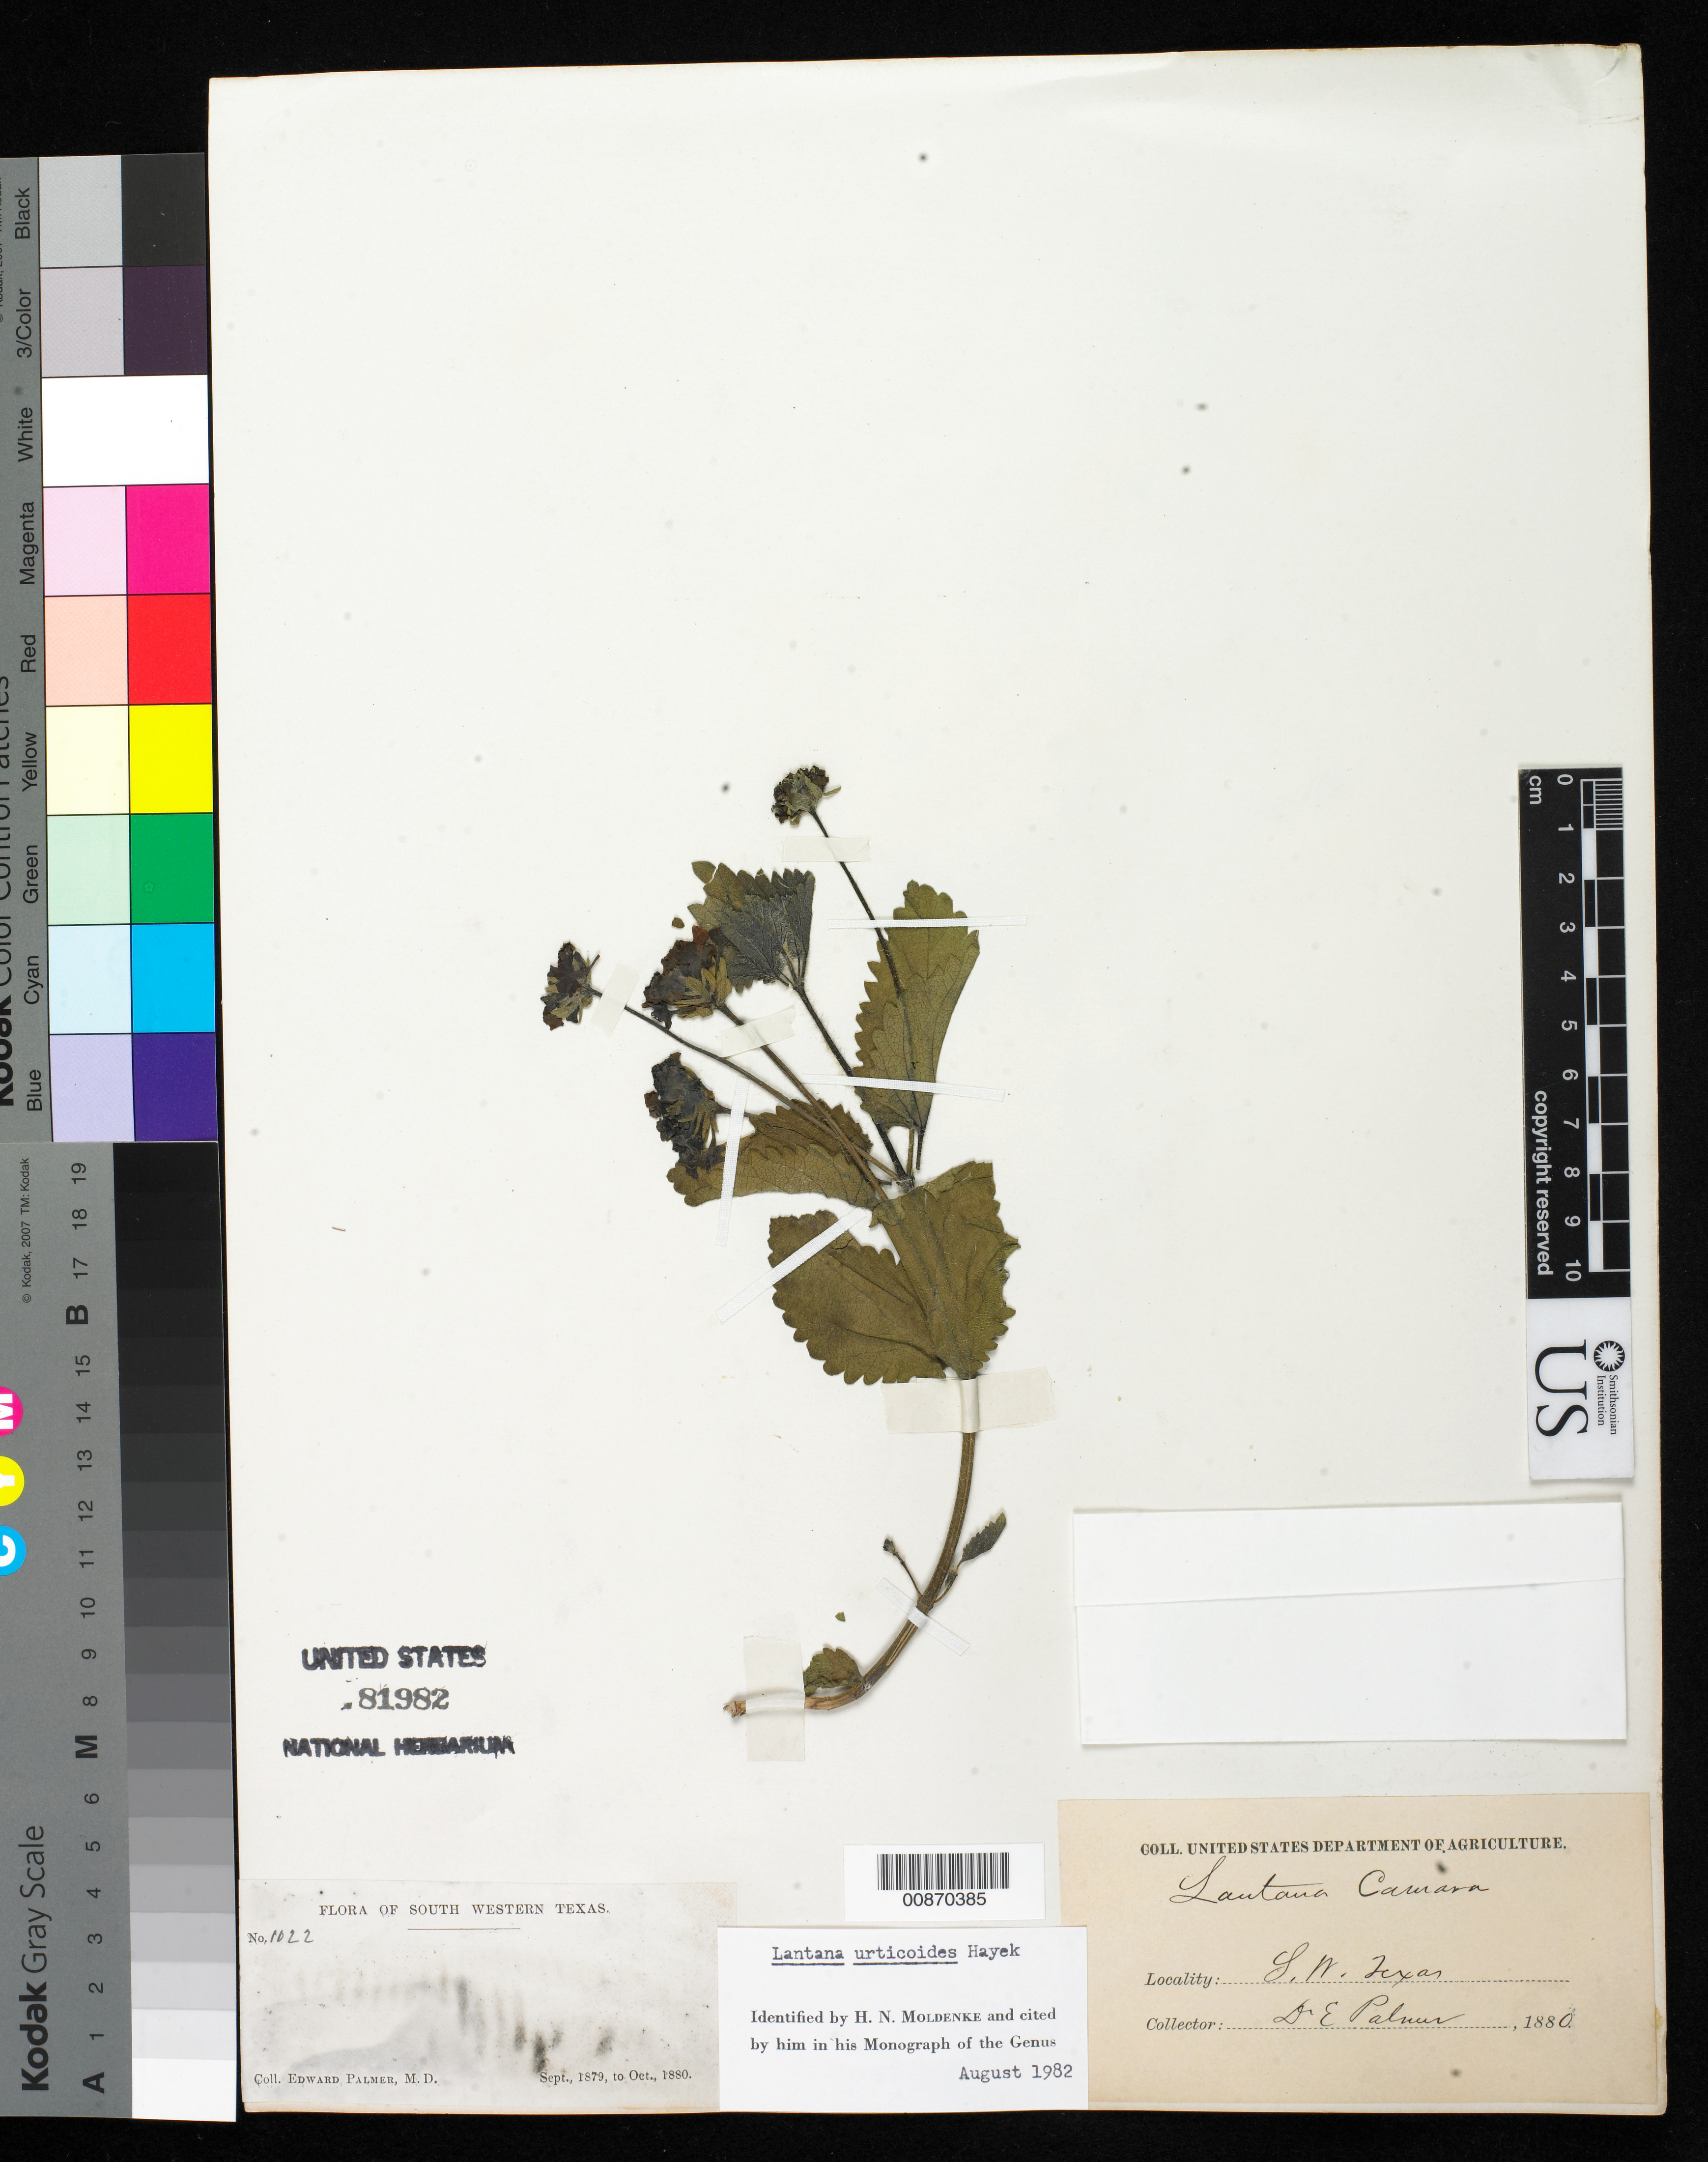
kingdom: Plantae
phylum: Tracheophyta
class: Magnoliopsida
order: Lamiales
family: Verbenaceae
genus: Lantana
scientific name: Lantana urticoides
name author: Hayek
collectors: E. Palmer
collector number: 1022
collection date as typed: Sep 1879 to -- Oct 1880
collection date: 1879-09/1880-10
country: United States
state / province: Texas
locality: South Western Texas.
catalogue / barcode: US 81982